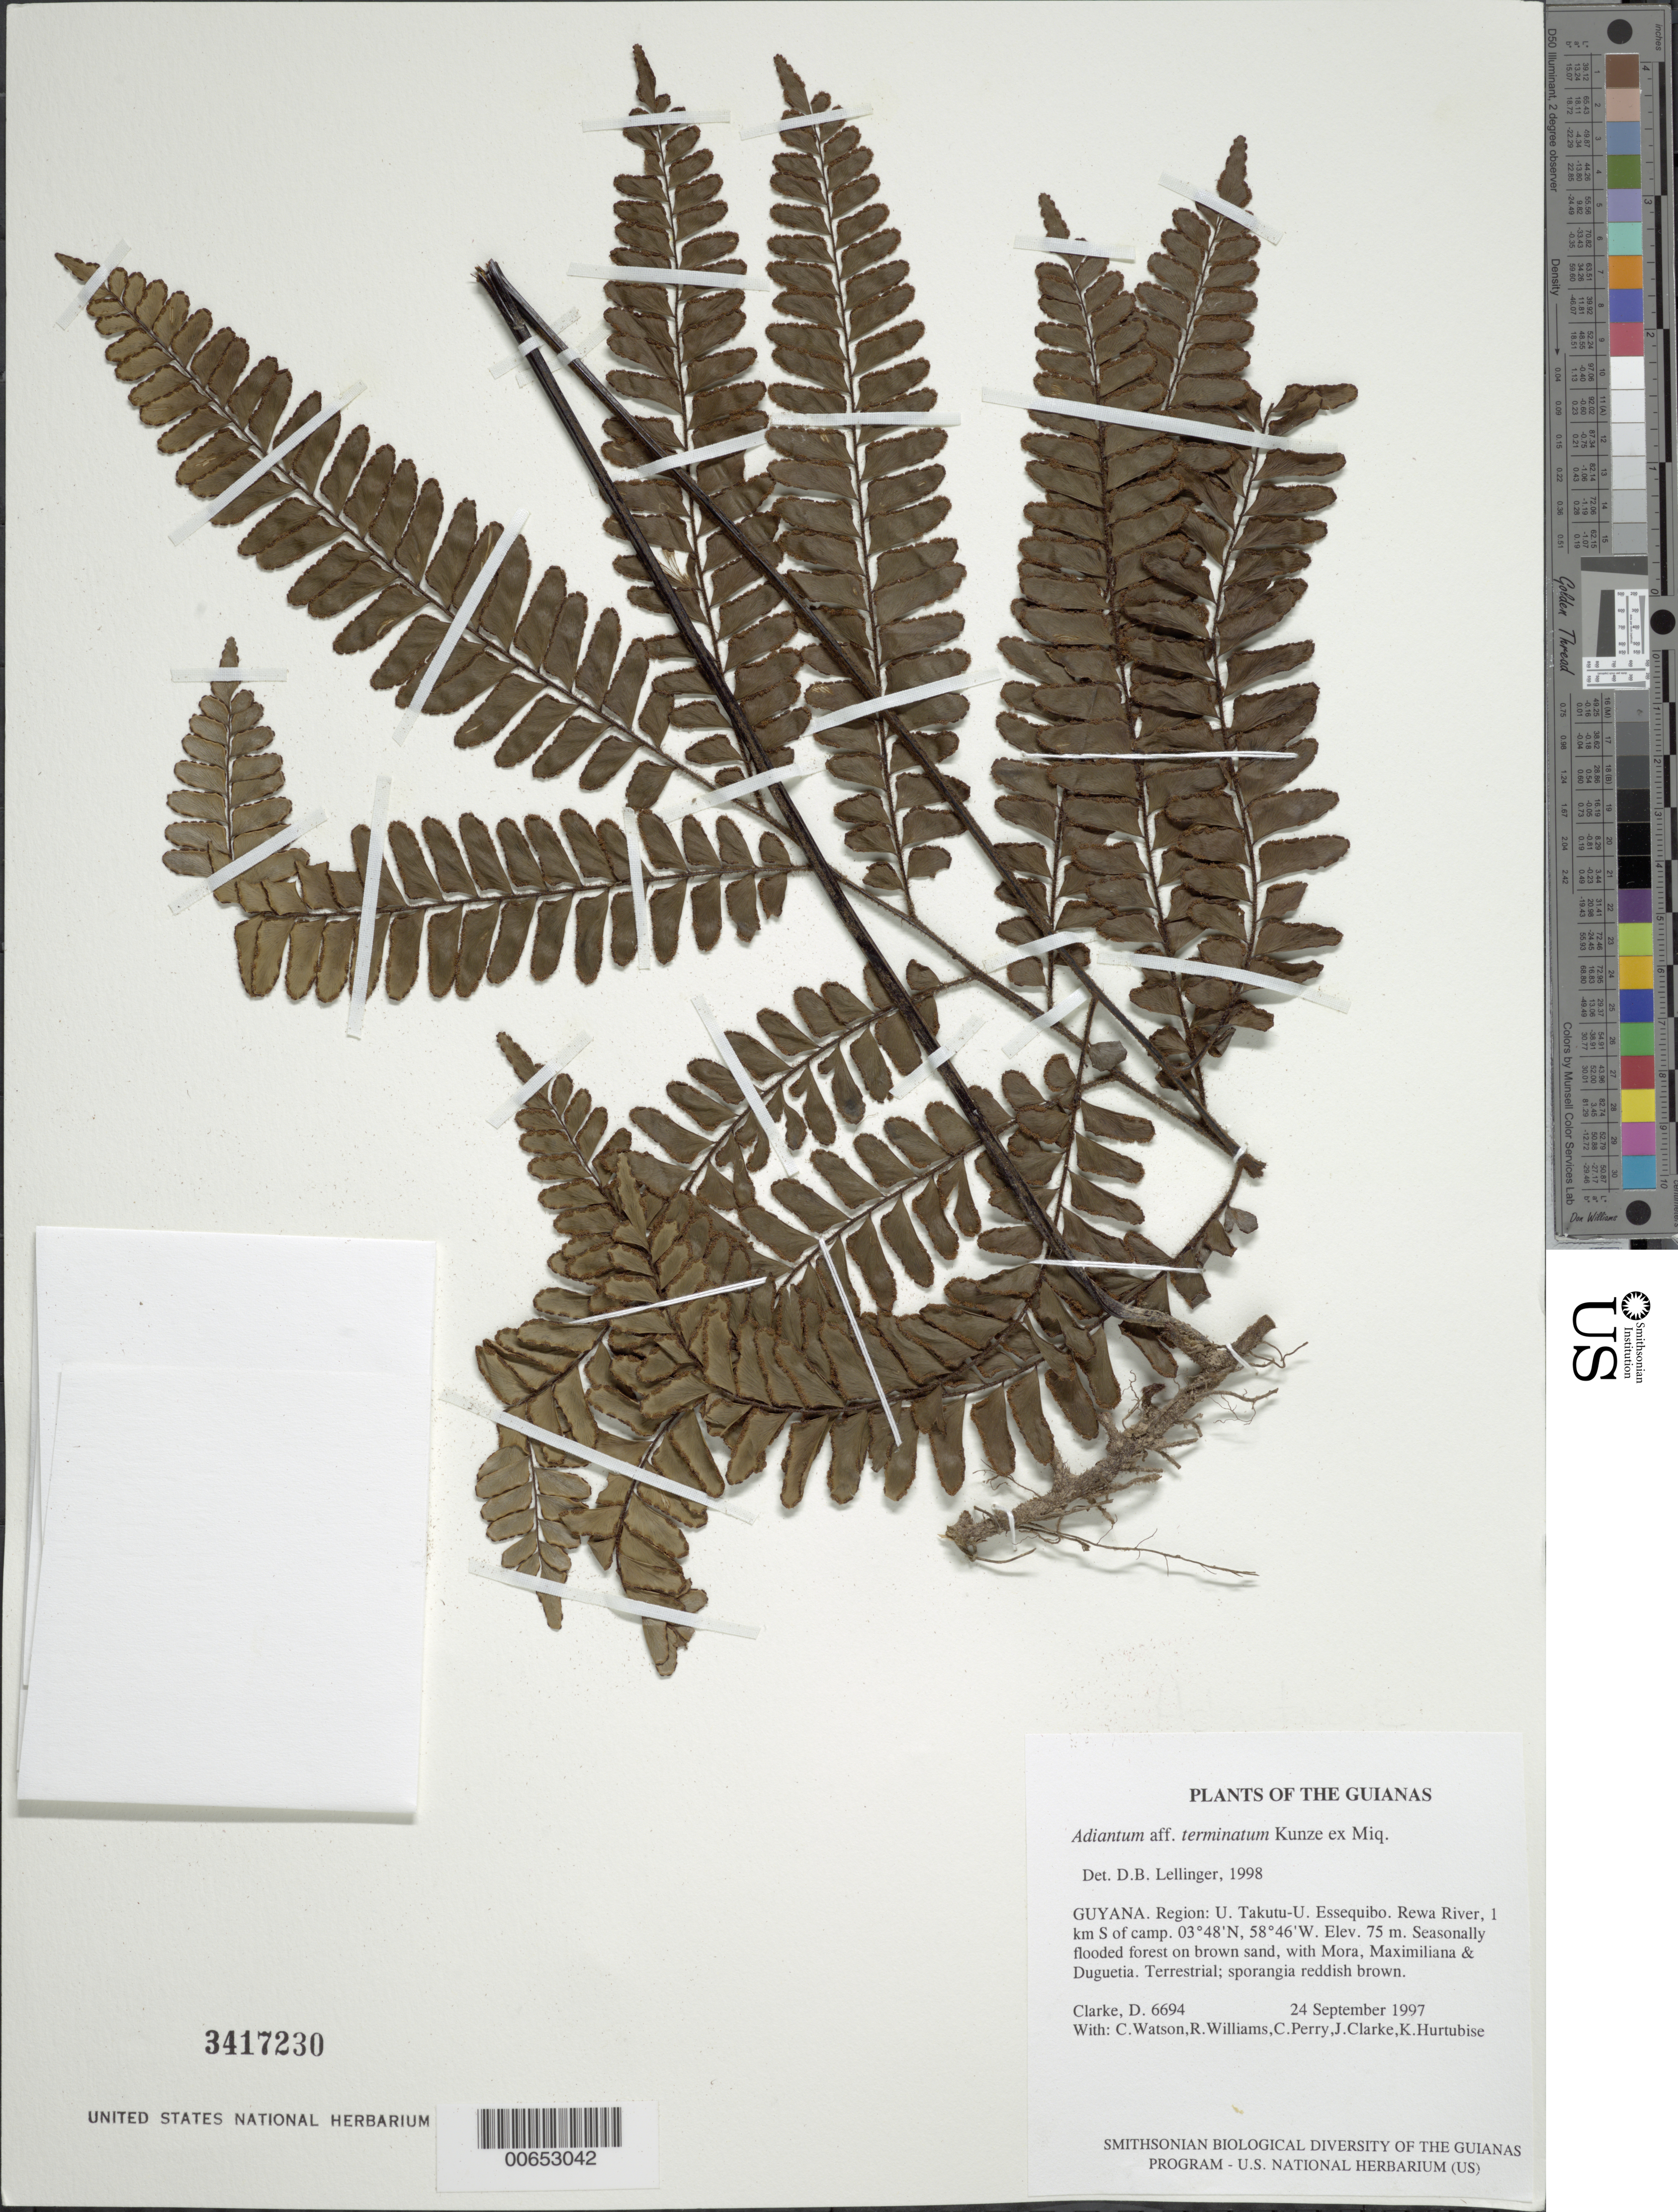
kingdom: Plantae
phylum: Tracheophyta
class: Polypodiopsida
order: Polypodiales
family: Pteridaceae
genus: Adiantum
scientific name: Adiantum terminatum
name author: Kunze ex Miq.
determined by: Lellinger, David B., (BOT), Smithsonian Institution - National Museum of Natural History (UNITED STATES)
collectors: H. D. Clarke, C. Watson, R. Williams, C. Perry, J. Clarke & K. Hurtubise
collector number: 6694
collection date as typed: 24 September 1997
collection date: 1997-09-24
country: Guyana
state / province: U. Takutu-U. Essequibo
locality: Rewa River, 1 km S of camp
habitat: Seasonally flooded forest on brown sand, with Mora, Maximiliana & Duguetia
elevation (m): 75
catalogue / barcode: US 3417230